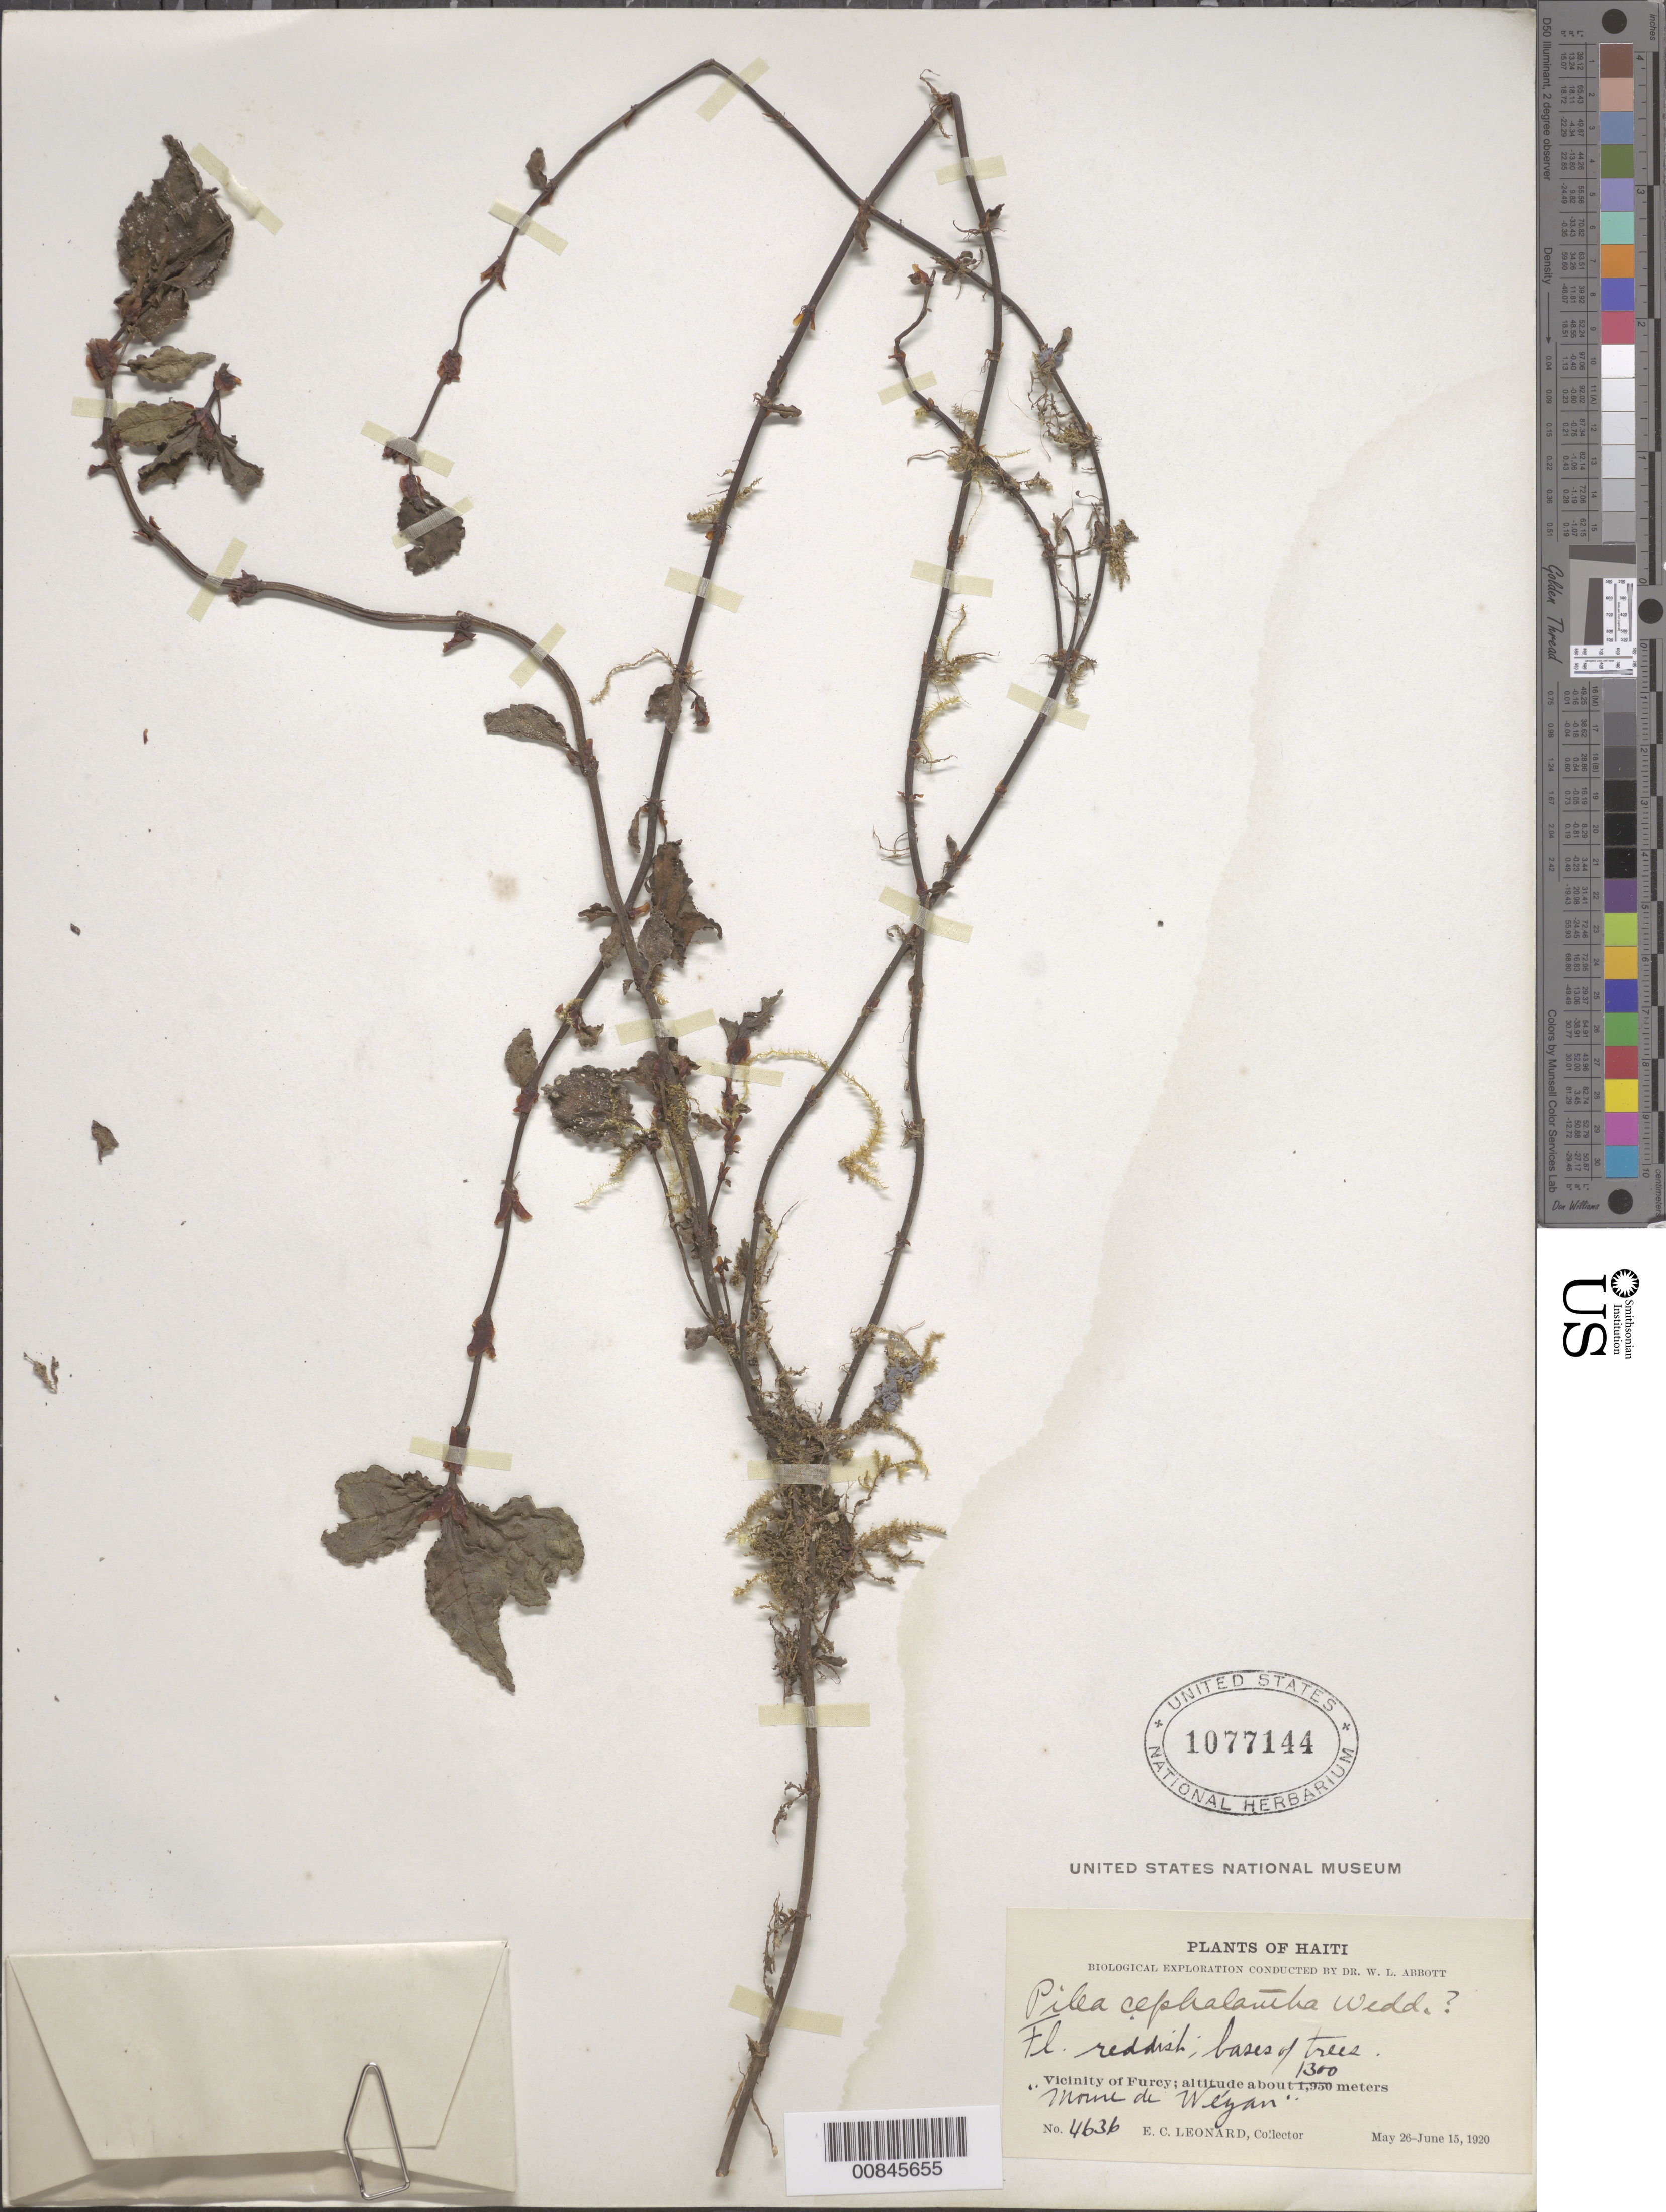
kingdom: Plantae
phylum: Tracheophyta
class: Magnoliopsida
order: Rosales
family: Urticaceae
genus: Pilea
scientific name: Pilea cephalantha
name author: Wedd.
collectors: E. C. Leonard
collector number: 4636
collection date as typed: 26 May 1920 to 15 Jun 1920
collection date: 1920-05-26/1920-06-15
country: Haiti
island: Hispaniola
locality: Vicinity of Furcy. "Morne de Wéyan".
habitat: Bases of trees.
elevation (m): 1300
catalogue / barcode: US 1077144